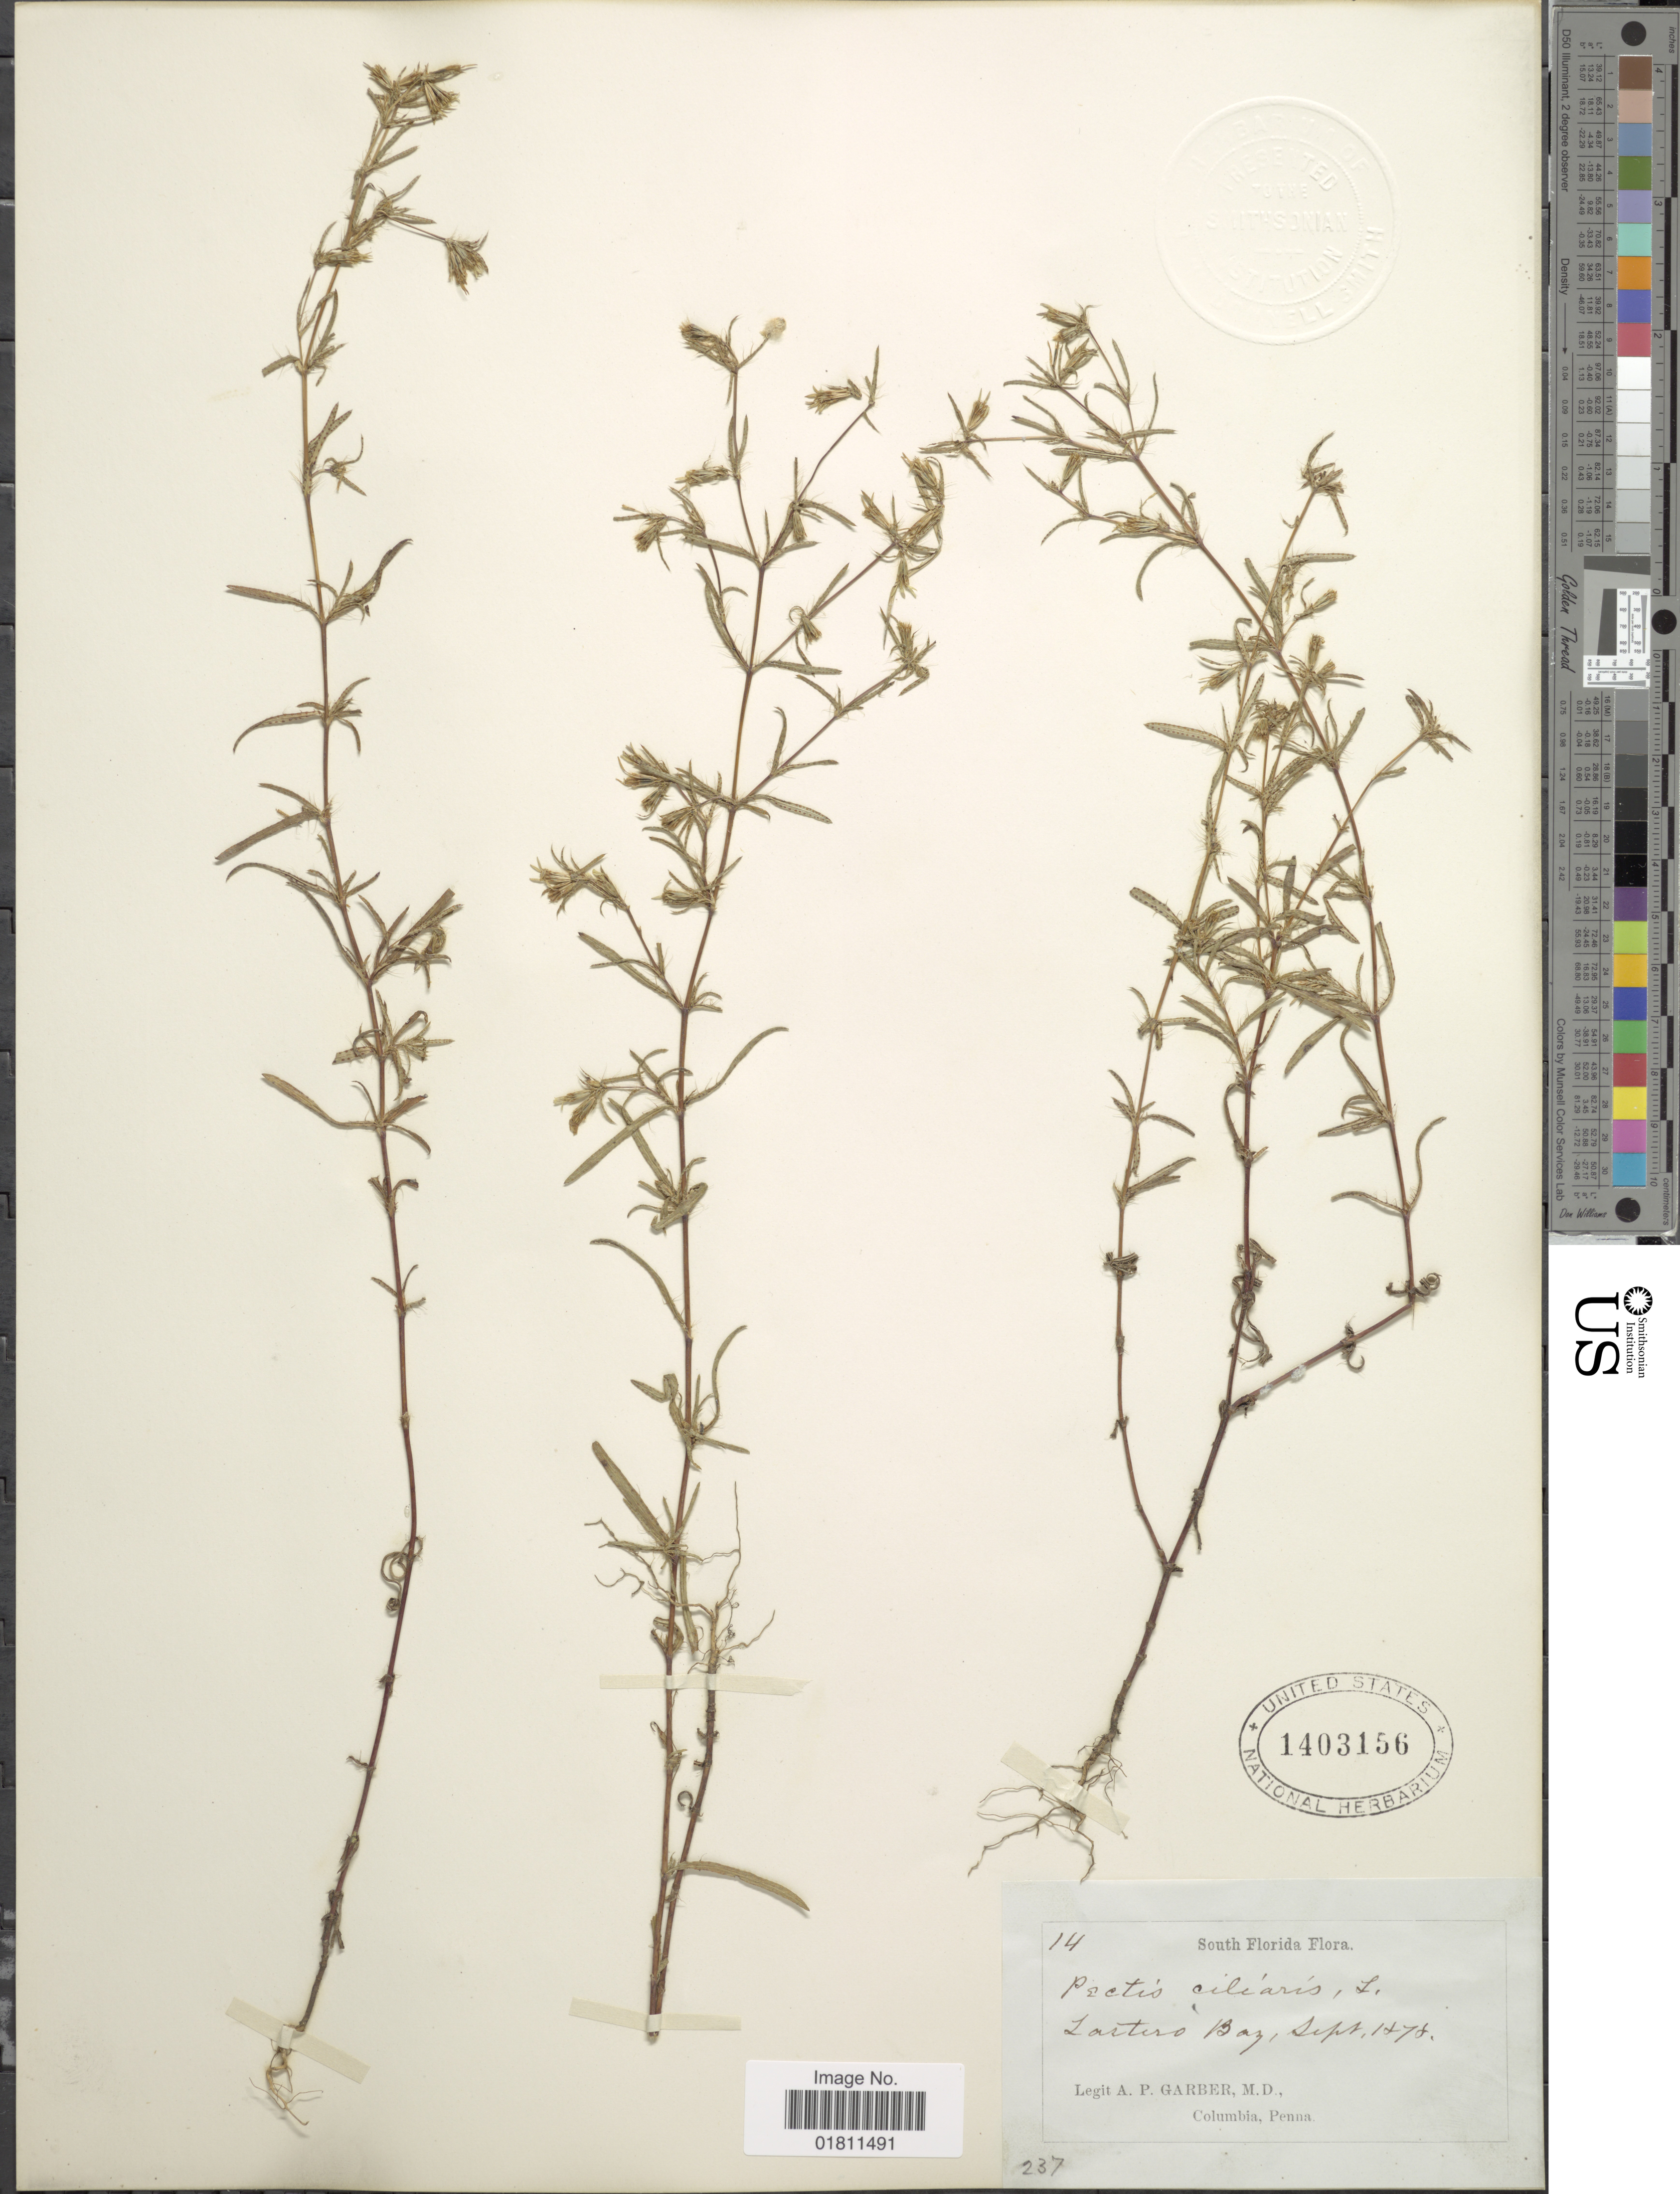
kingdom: Plantae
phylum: Tracheophyta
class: Magnoliopsida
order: Asterales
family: Asteraceae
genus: Pectis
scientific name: Pectis linearifolia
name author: Urb.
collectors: A. P. Garber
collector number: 14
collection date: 1878-09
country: United States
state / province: Florida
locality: South Florida, Lastero Bay.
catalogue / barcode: US 1403156